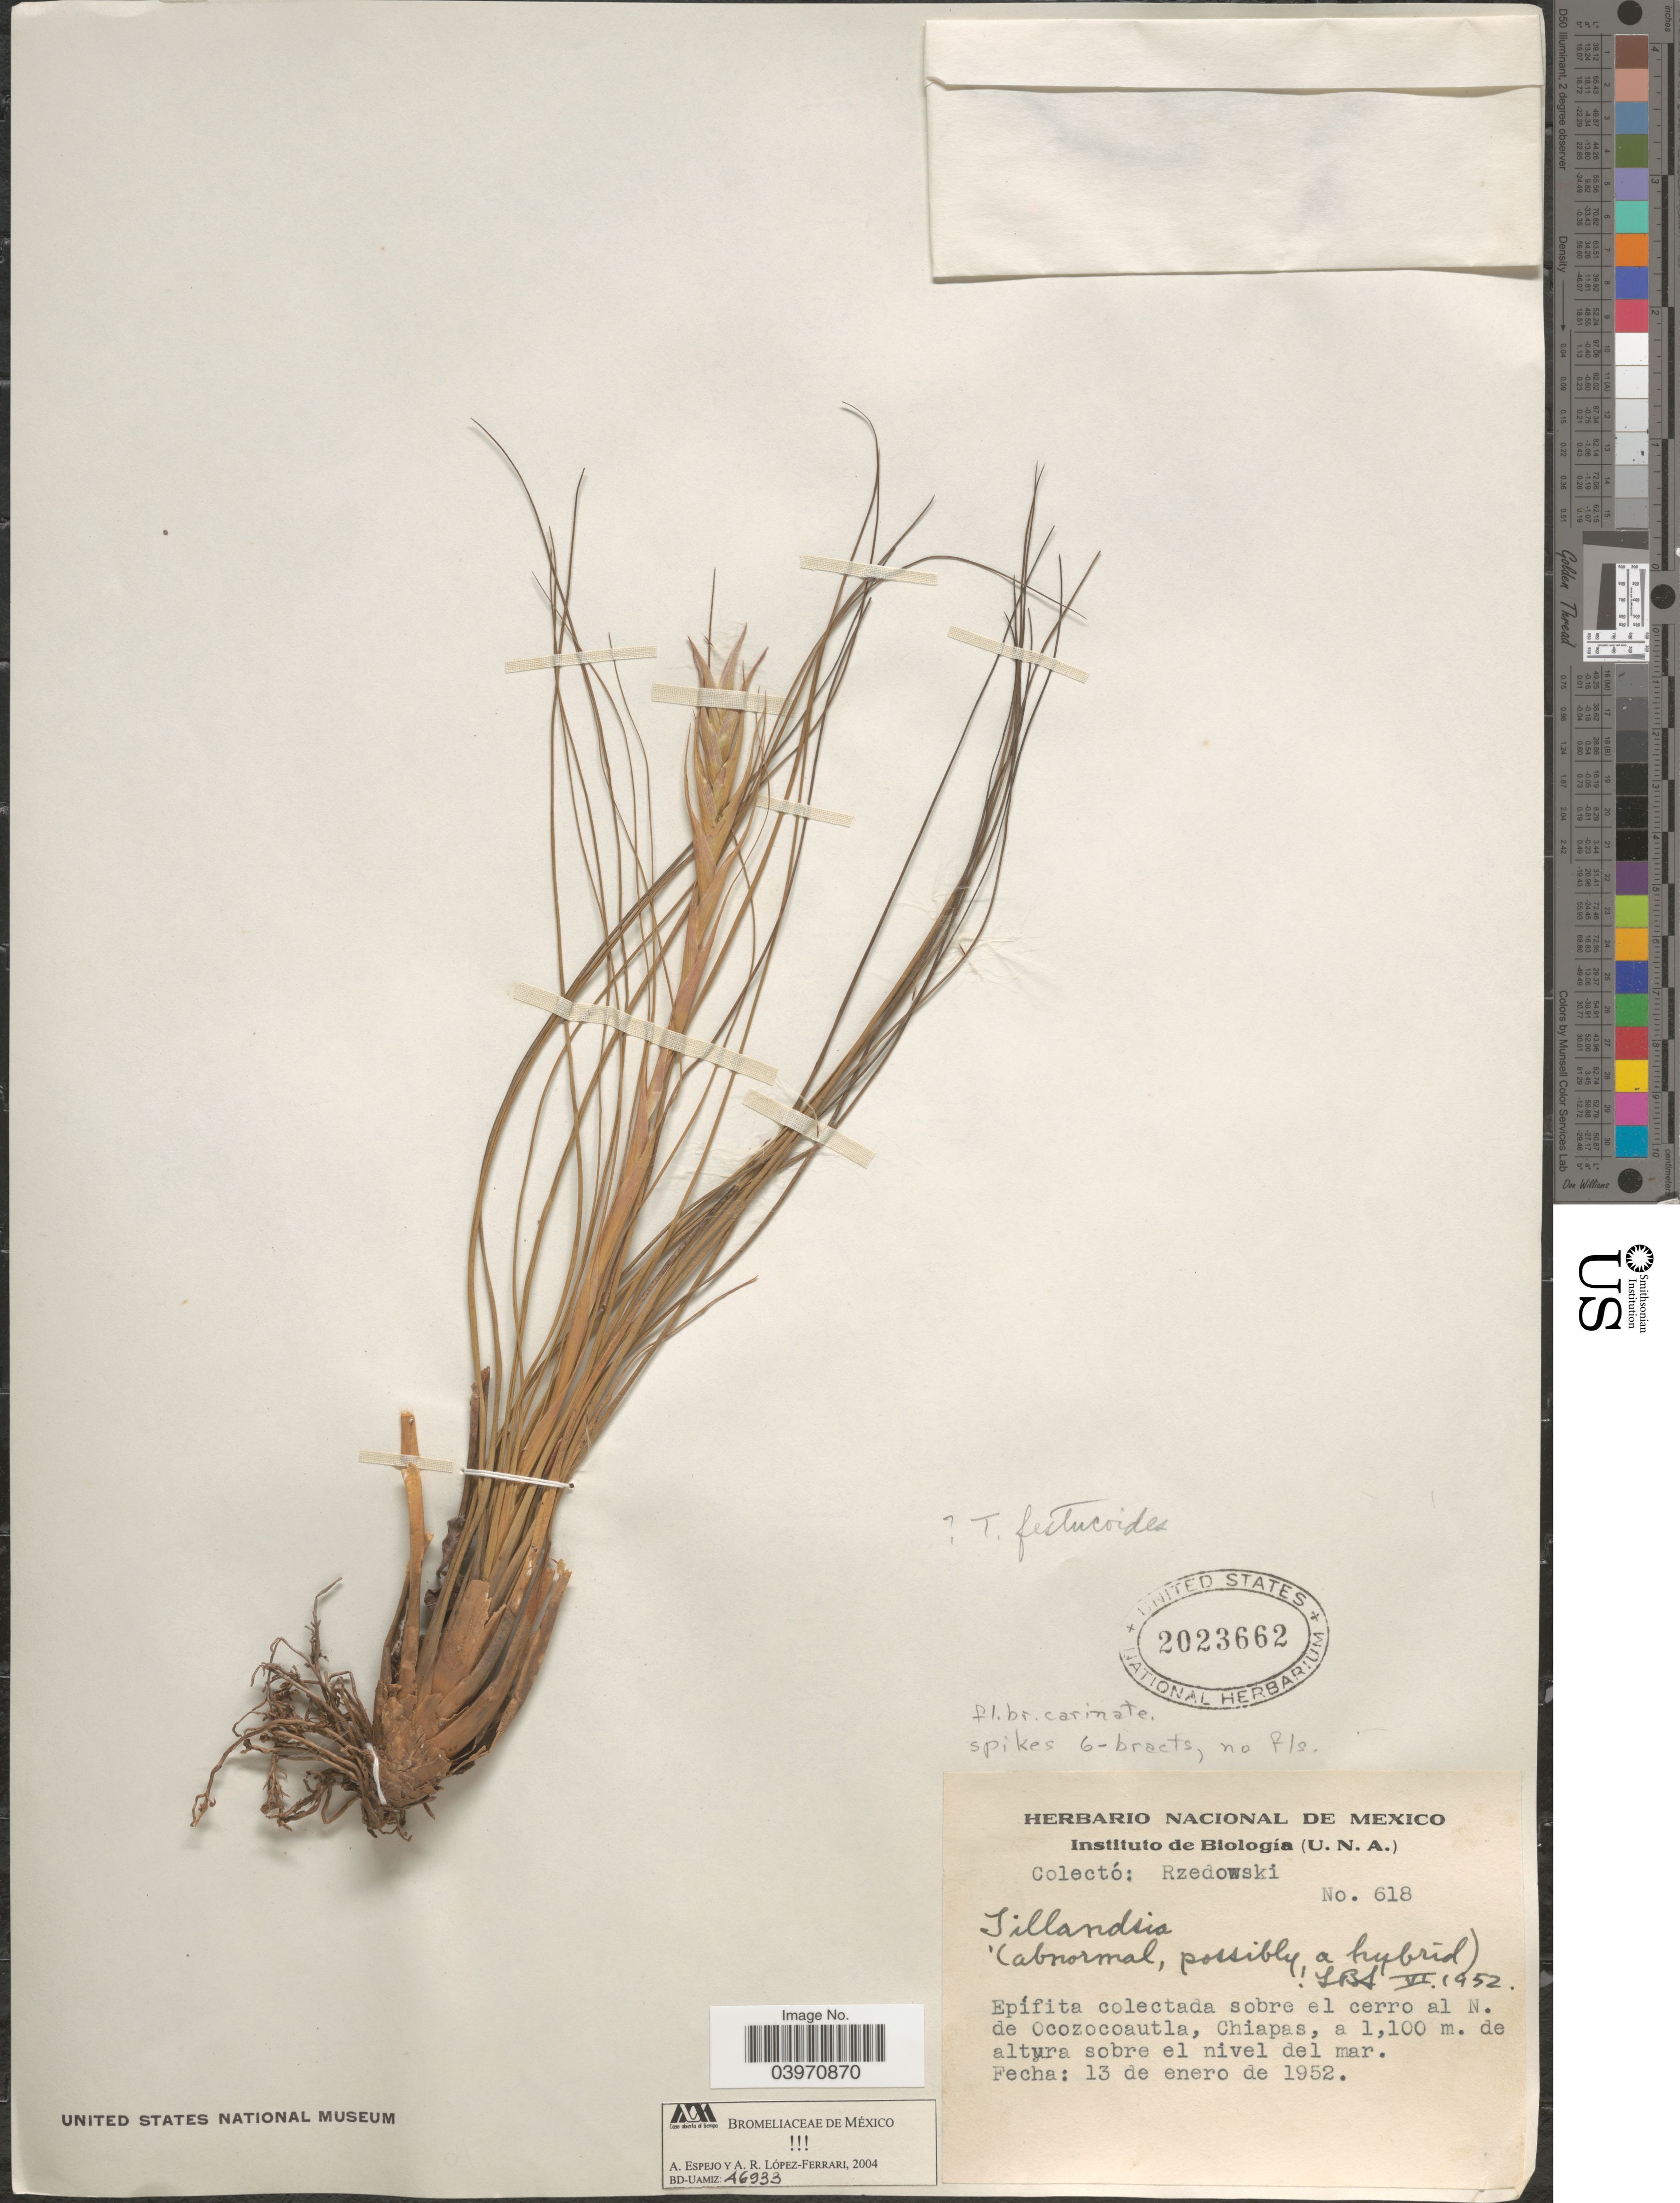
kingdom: Plantae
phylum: Tracheophyta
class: Liliopsida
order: Poales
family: Bromeliaceae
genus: Tillandsia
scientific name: Tillandsia festucoides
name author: Brongn. ex Mez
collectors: Rzedowski, --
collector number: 618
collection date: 1952-01-13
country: Mexico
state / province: Chiapas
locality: Cerro al N. de Ocozocoautla.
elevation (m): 1100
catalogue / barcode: US 2023662